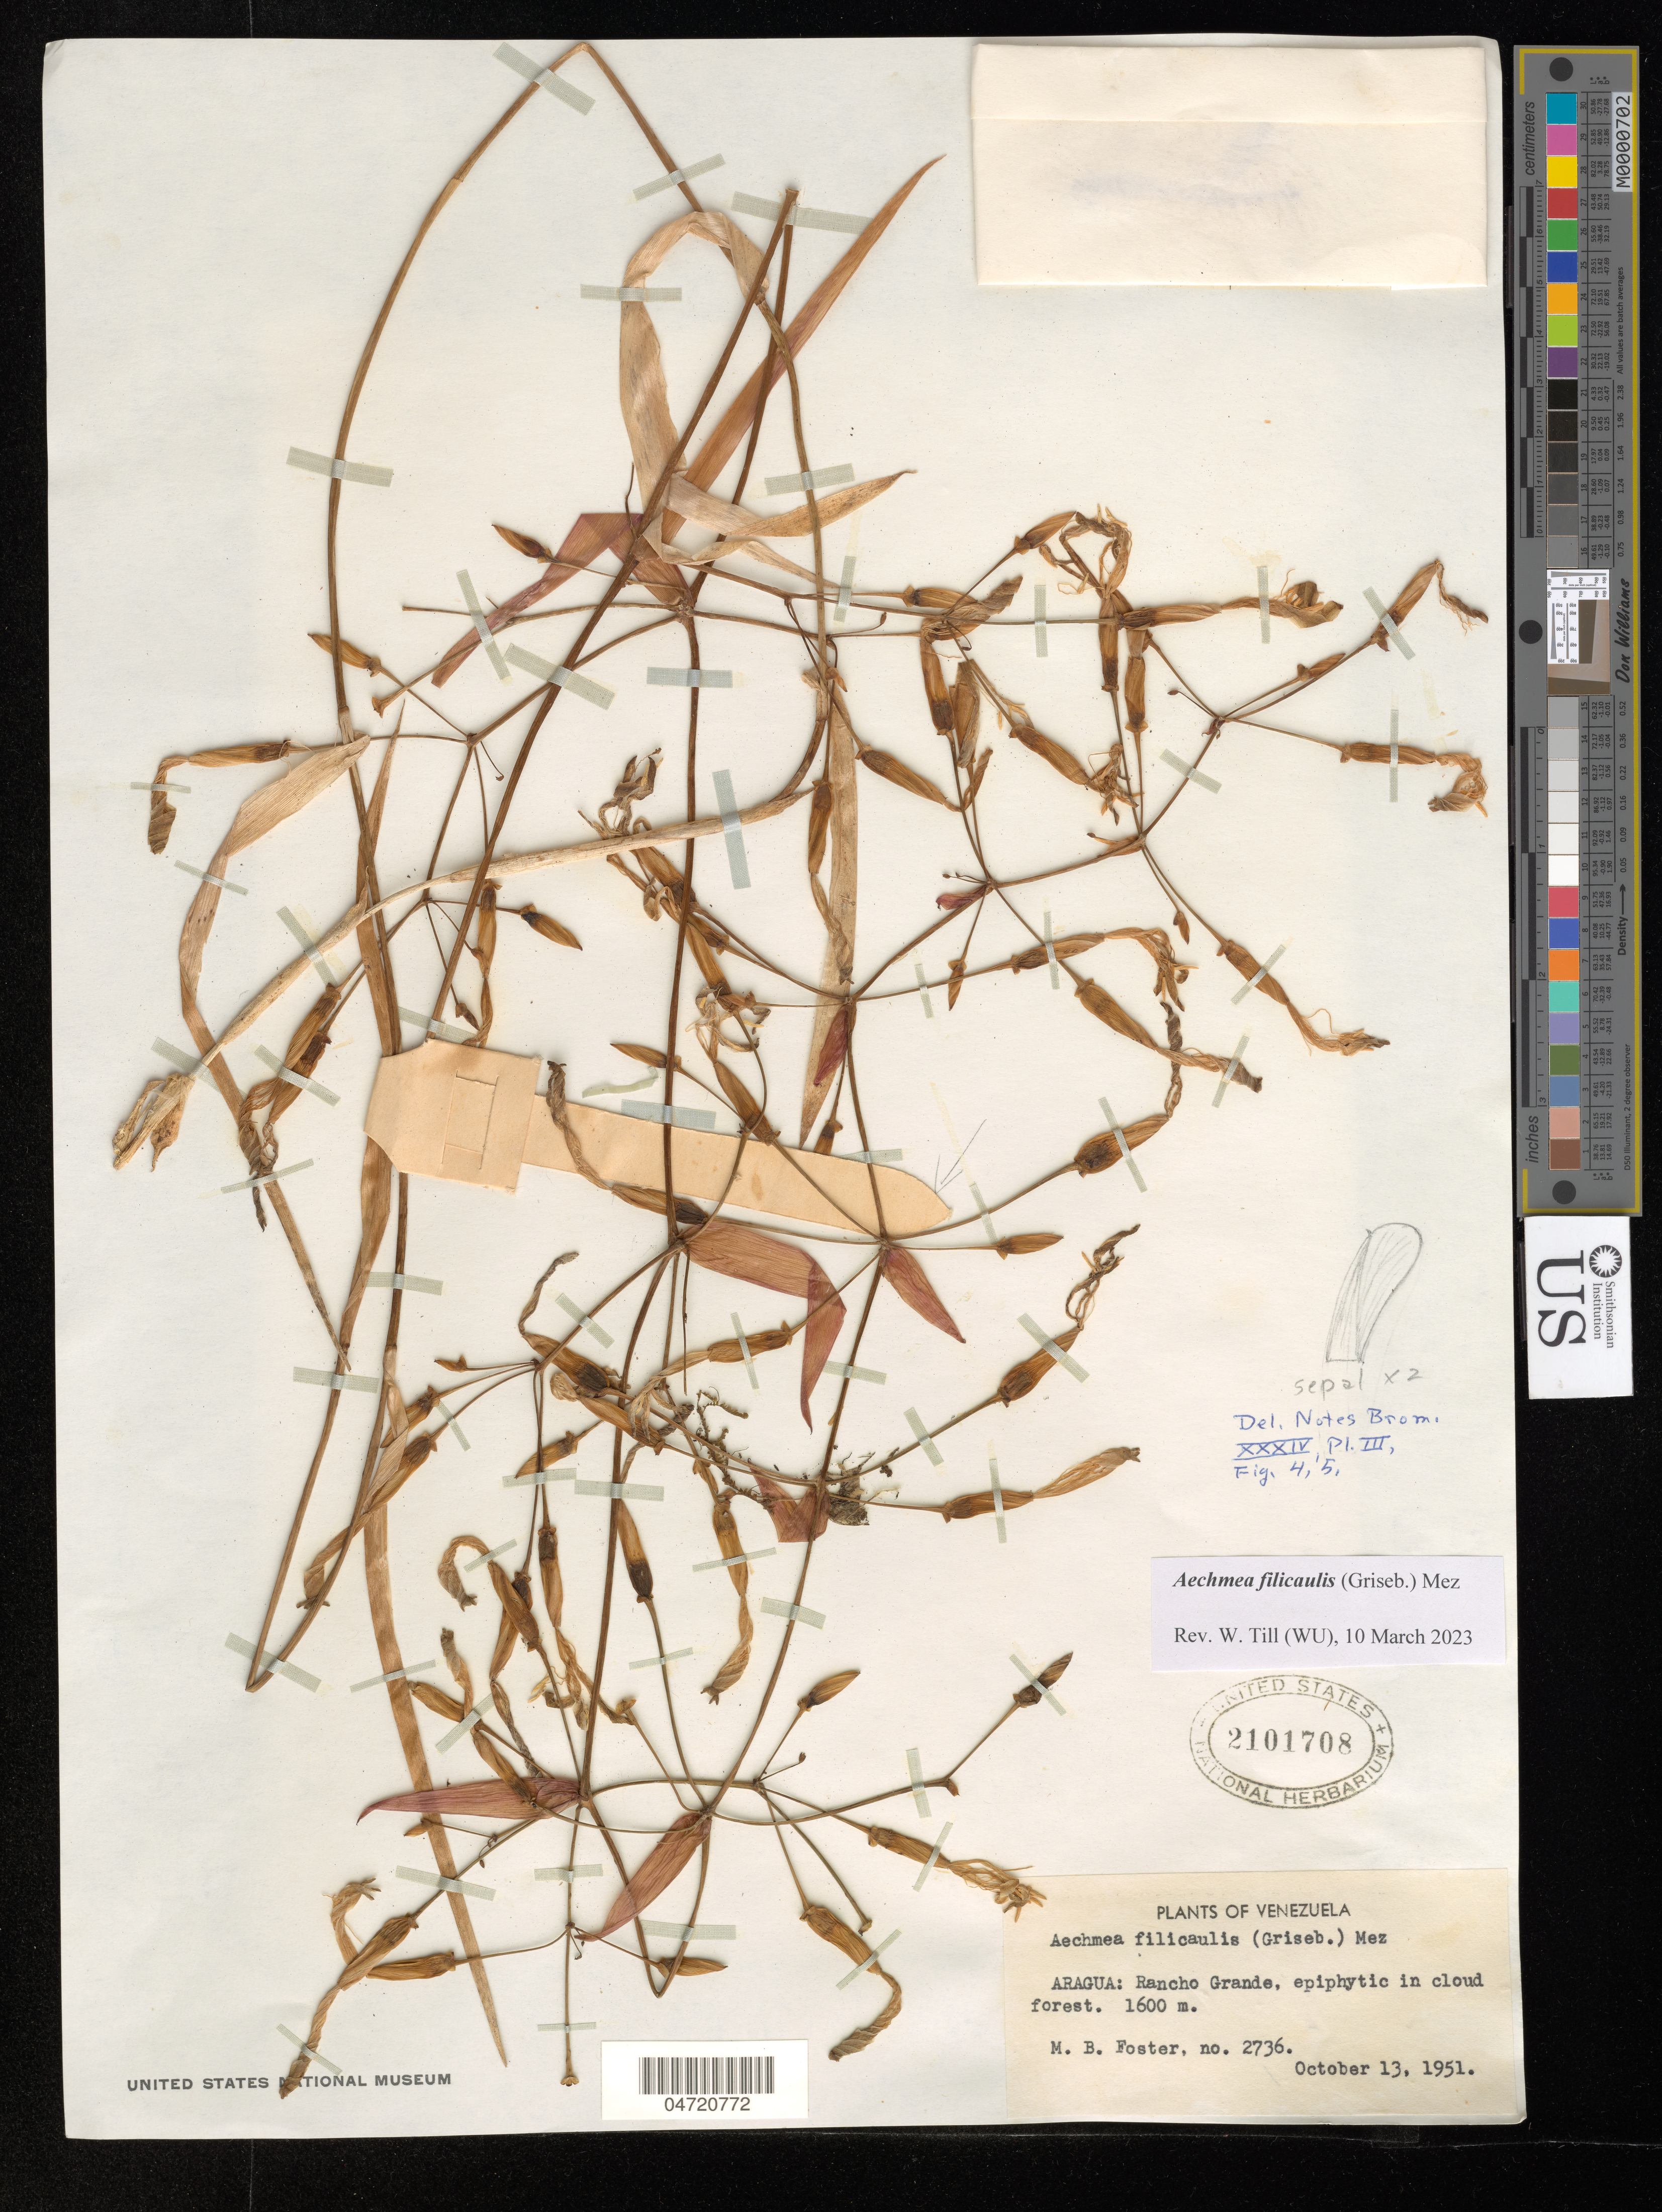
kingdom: Plantae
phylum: Tracheophyta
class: Liliopsida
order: Poales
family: Bromeliaceae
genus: Aechmea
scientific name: Aechmea filicaulis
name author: (Griseb.) Mez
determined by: Till, W.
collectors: M. B. Foster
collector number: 2736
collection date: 1951-10-13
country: Venezuela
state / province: Aragua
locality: Rancho Grande.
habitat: In cloud forest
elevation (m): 1600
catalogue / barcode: US 2101708